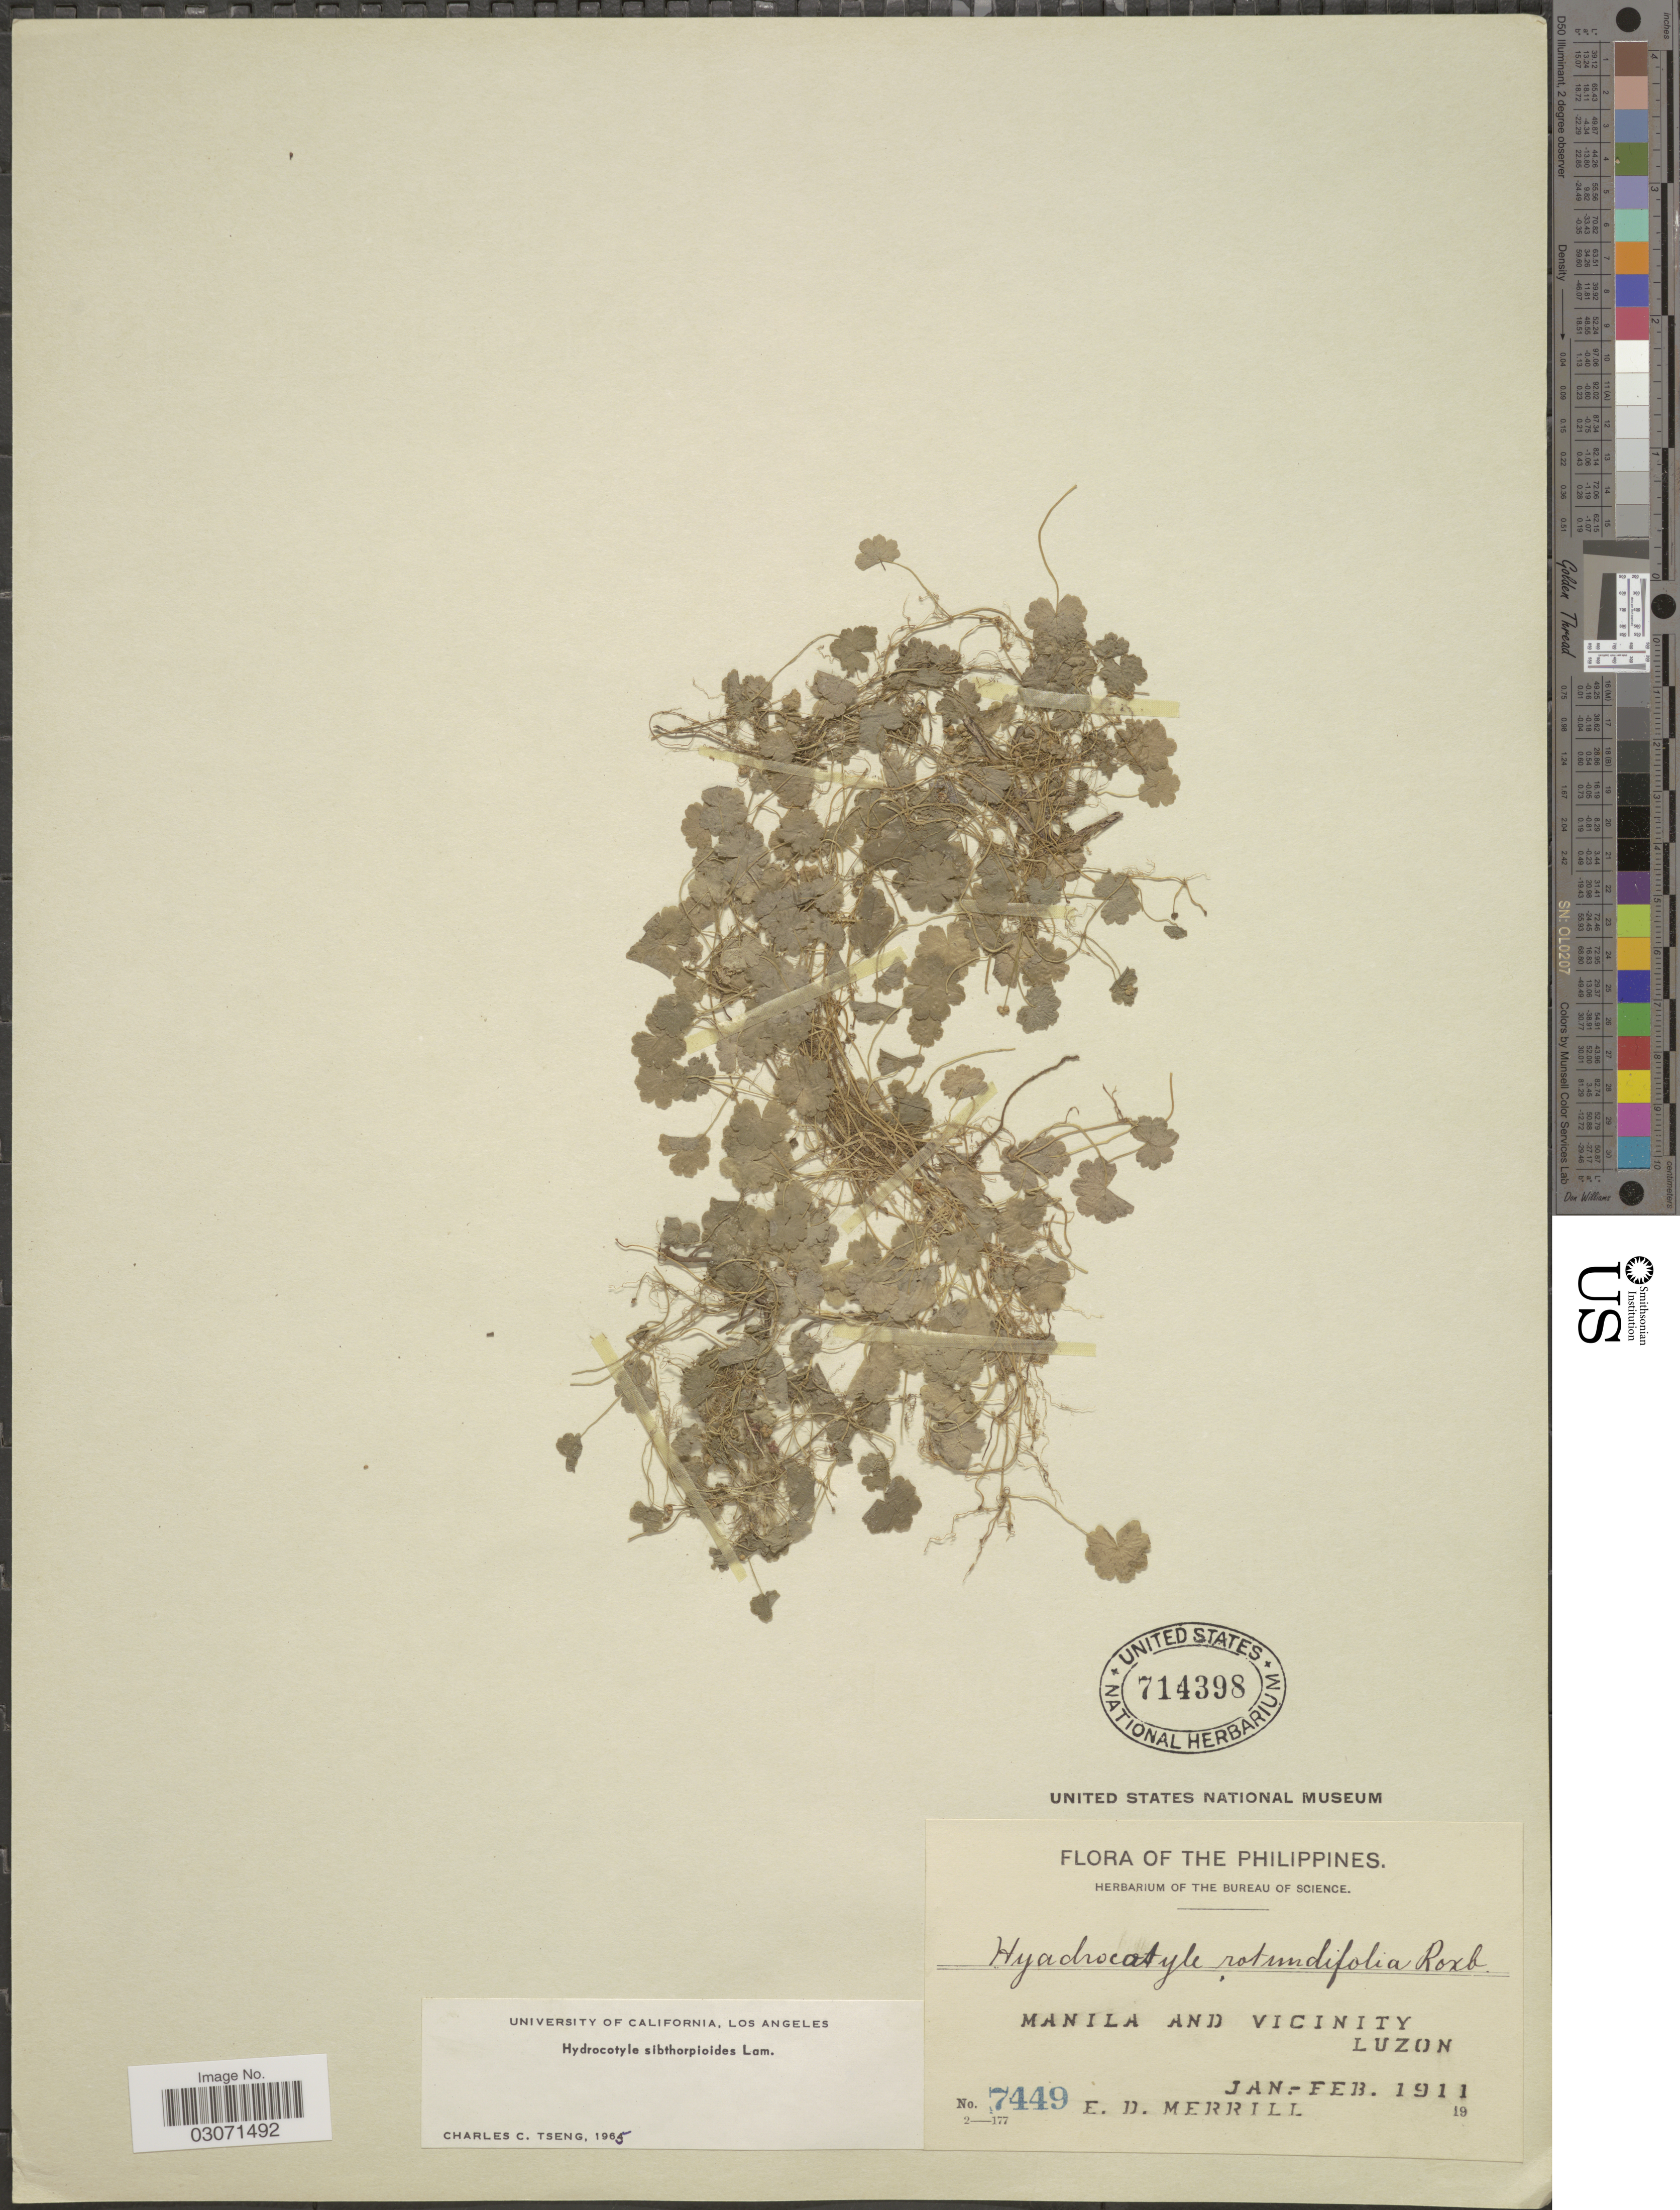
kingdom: Plantae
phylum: Tracheophyta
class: Magnoliopsida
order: Apiales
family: Araliaceae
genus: Hydrocotyle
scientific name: Hydrocotyle sibthorpioides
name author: Lam.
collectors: E. D. Merrill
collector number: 7449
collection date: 1911-01/1911-02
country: Philippines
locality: Manila and Vicinity. Luzon.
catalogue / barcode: US 714398